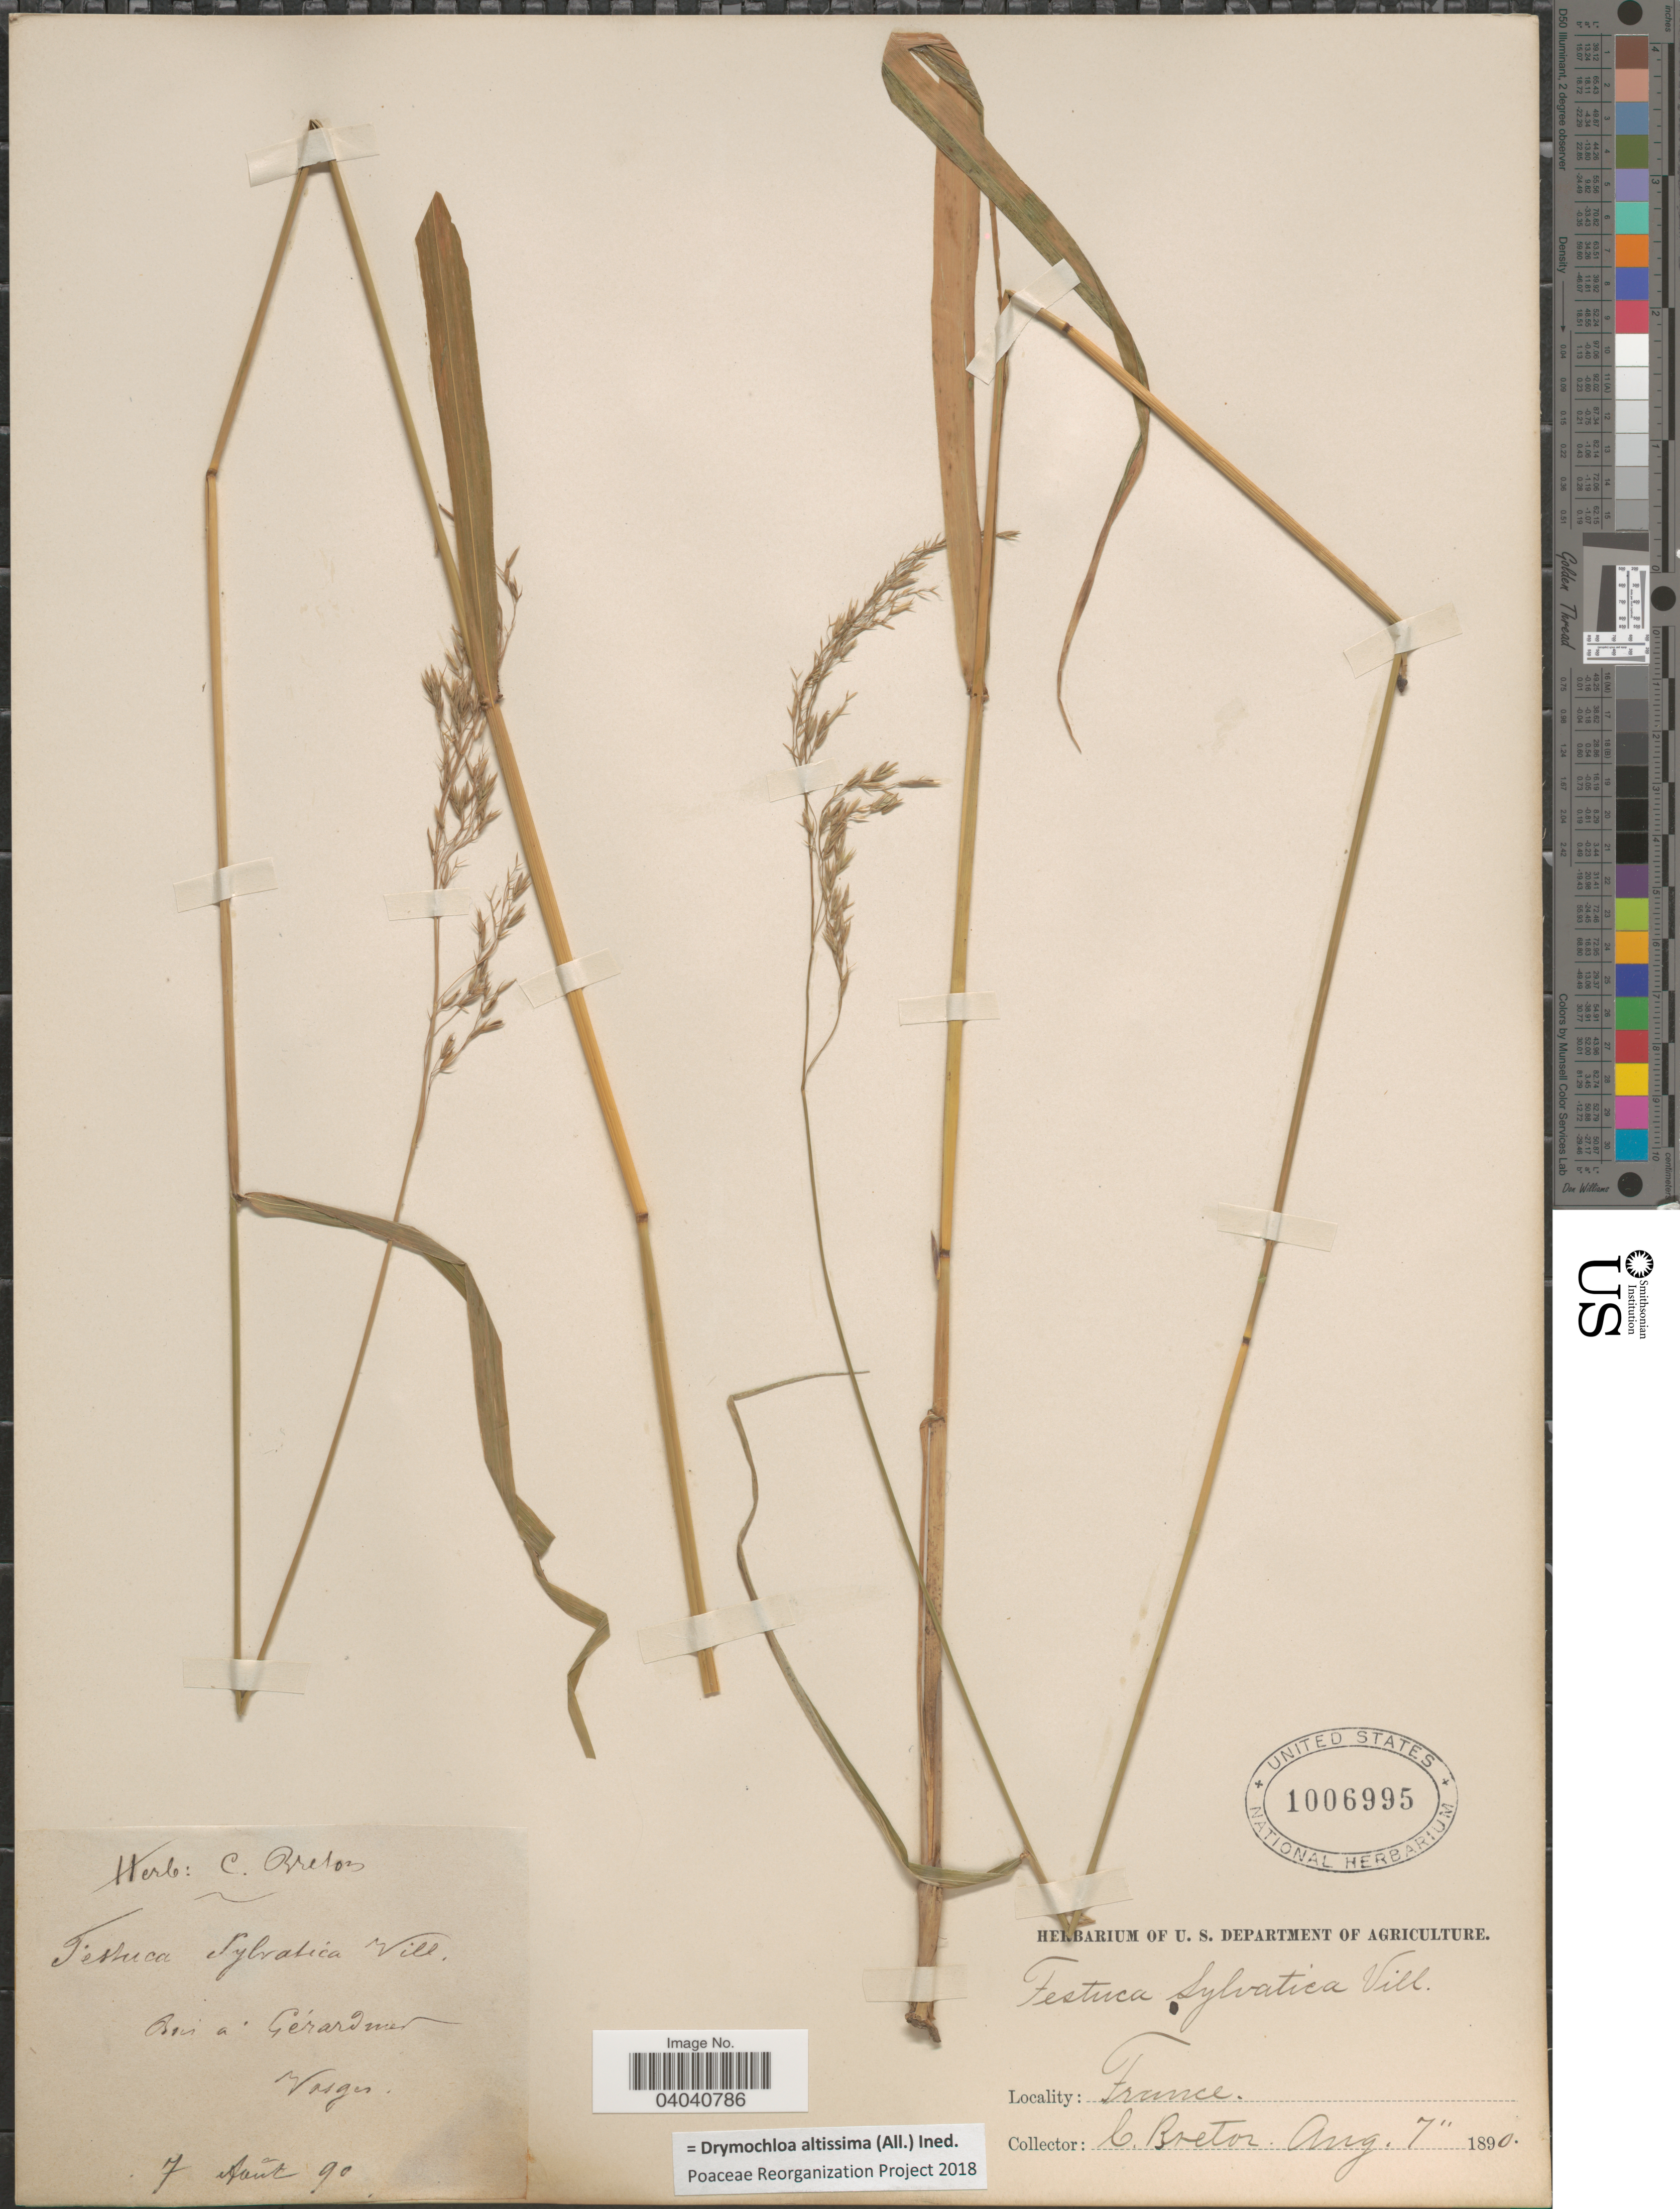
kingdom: Plantae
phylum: Tracheophyta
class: Liliopsida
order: Poales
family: Poaceae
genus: Drymochloa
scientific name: Drymochloa altissima (All.) ined.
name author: (All.)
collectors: C. Breton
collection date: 1890-08-07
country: France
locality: Bois a Gérardmer. Vosges.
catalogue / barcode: US 1006995